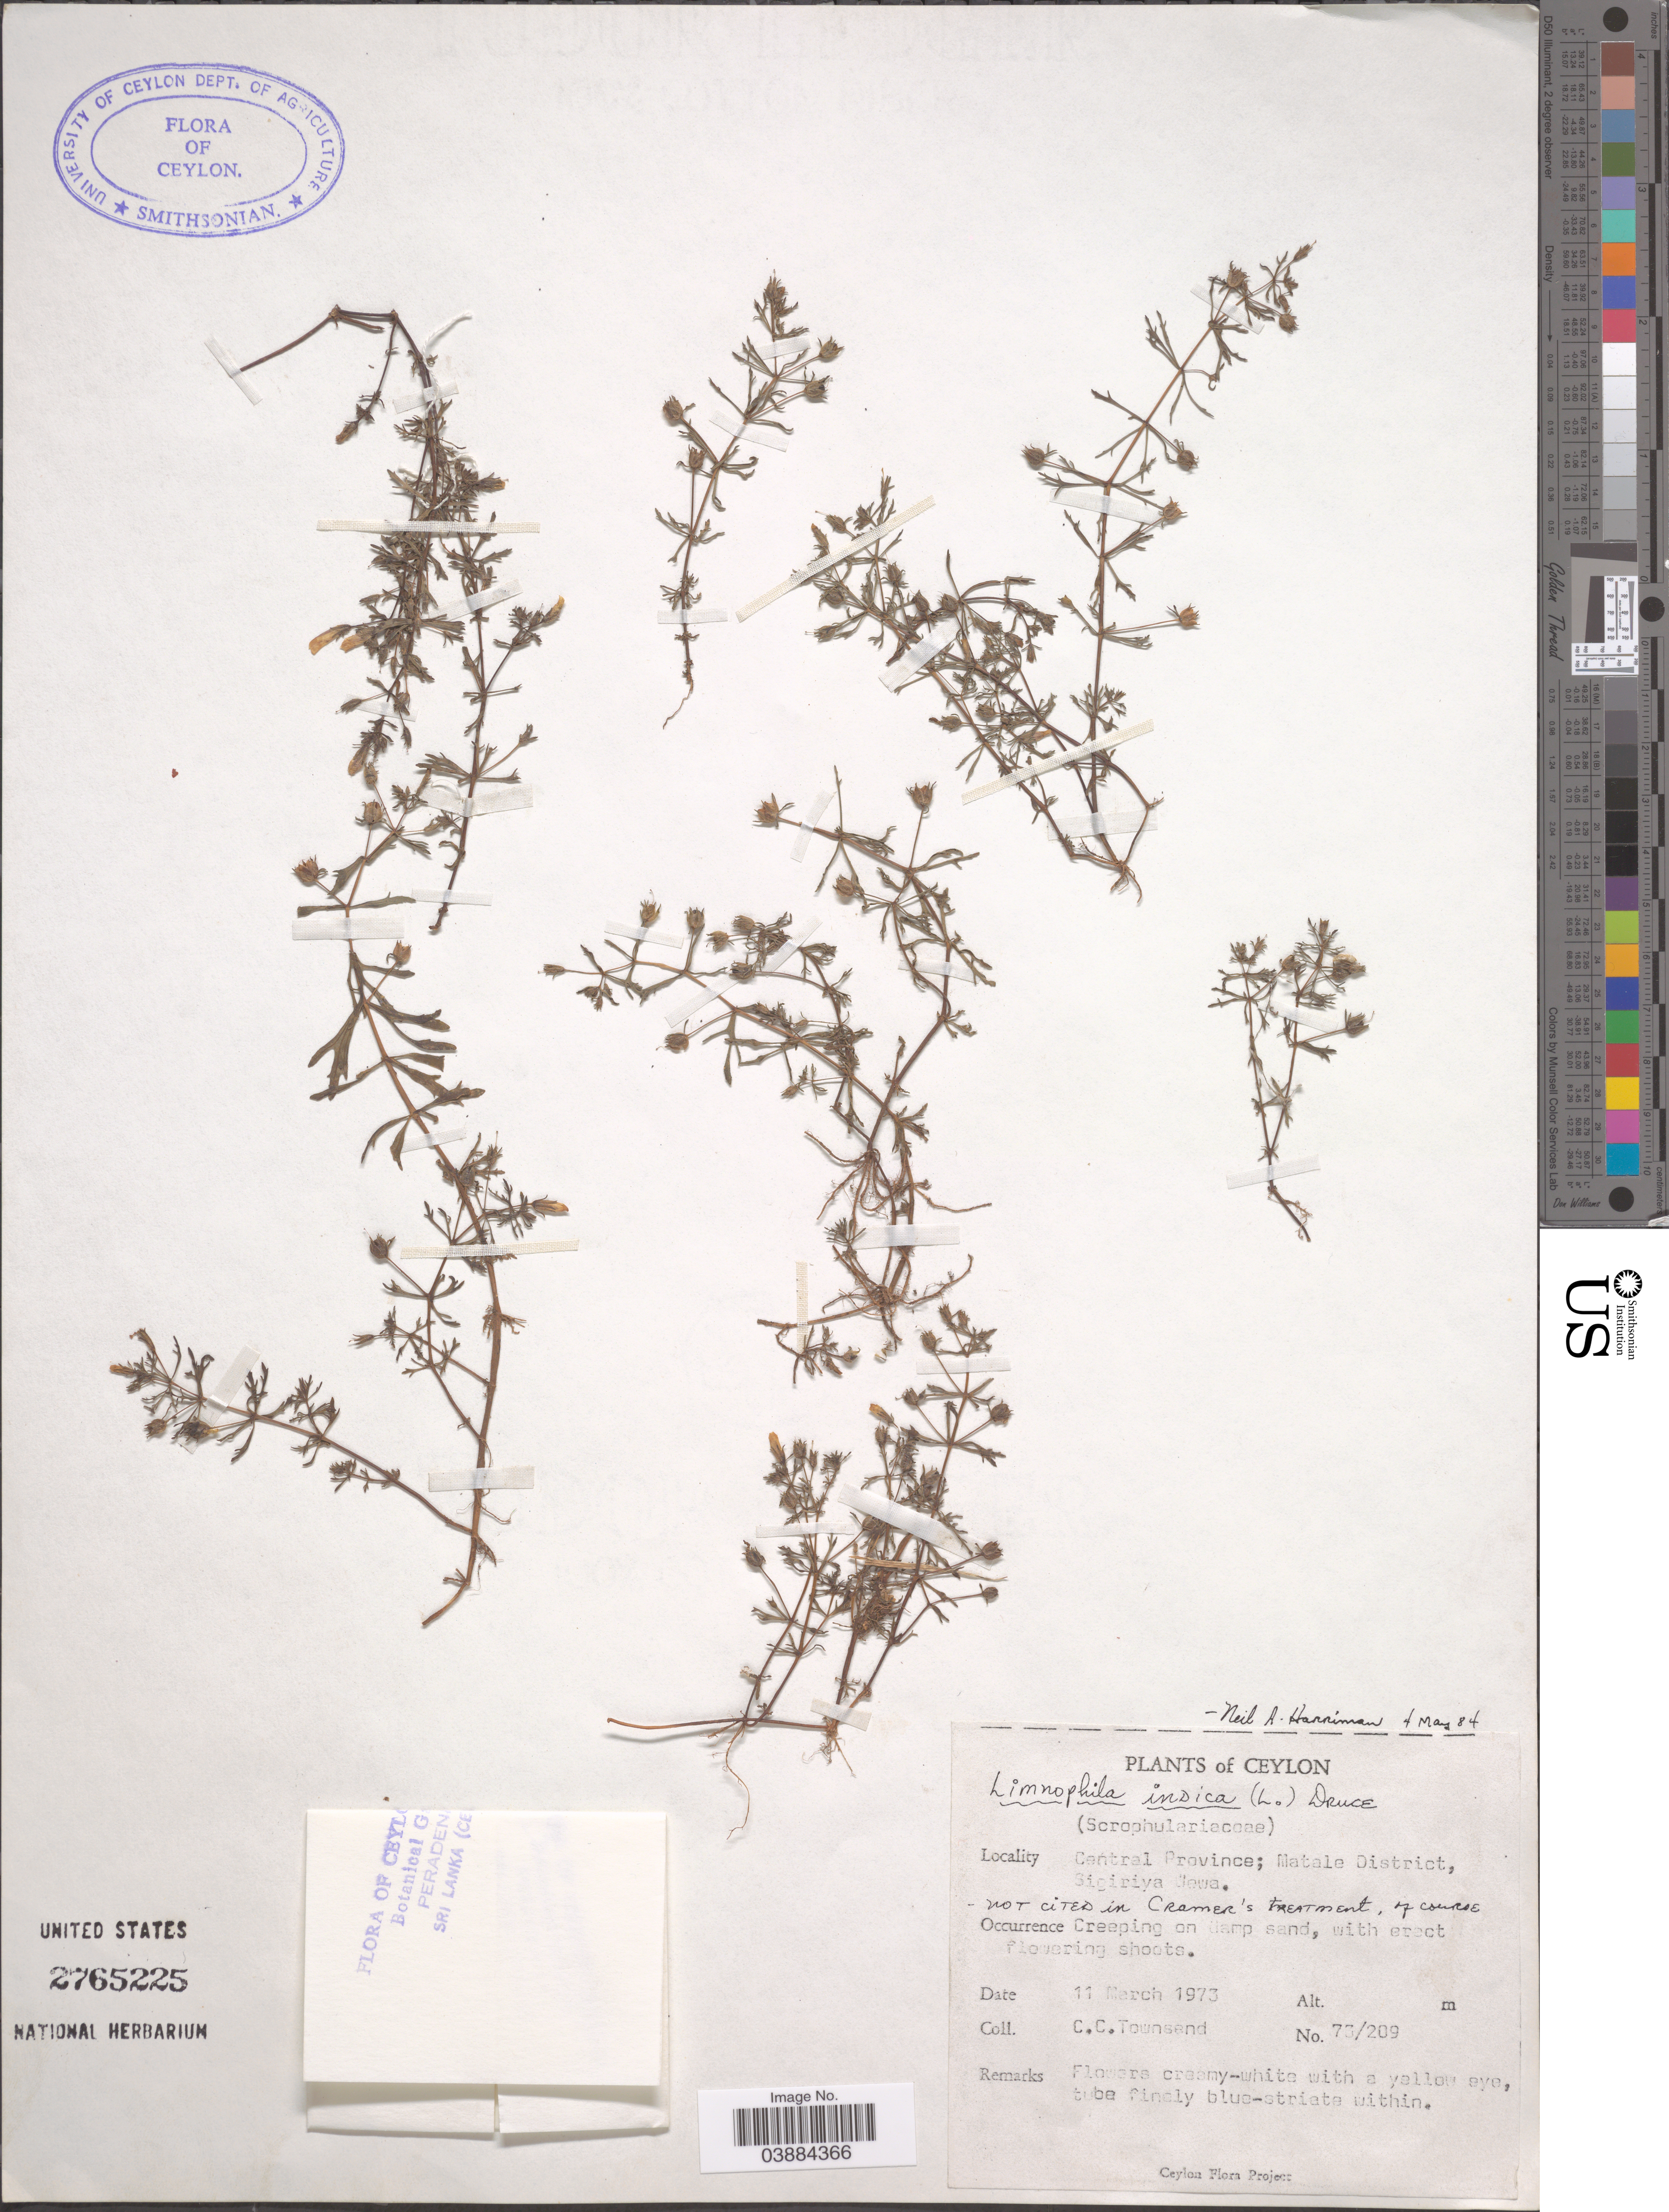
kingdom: Plantae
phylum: Tracheophyta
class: Magnoliopsida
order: Lamiales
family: Plantaginaceae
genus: Limnophila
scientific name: Limnophila indica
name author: (L.) Druce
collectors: C. C. Townsend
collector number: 73/209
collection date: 1973-03-11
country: Sri Lanka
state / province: Central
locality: Ceylon. Matale District, Sigiriya Wewa.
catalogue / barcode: US 2765225